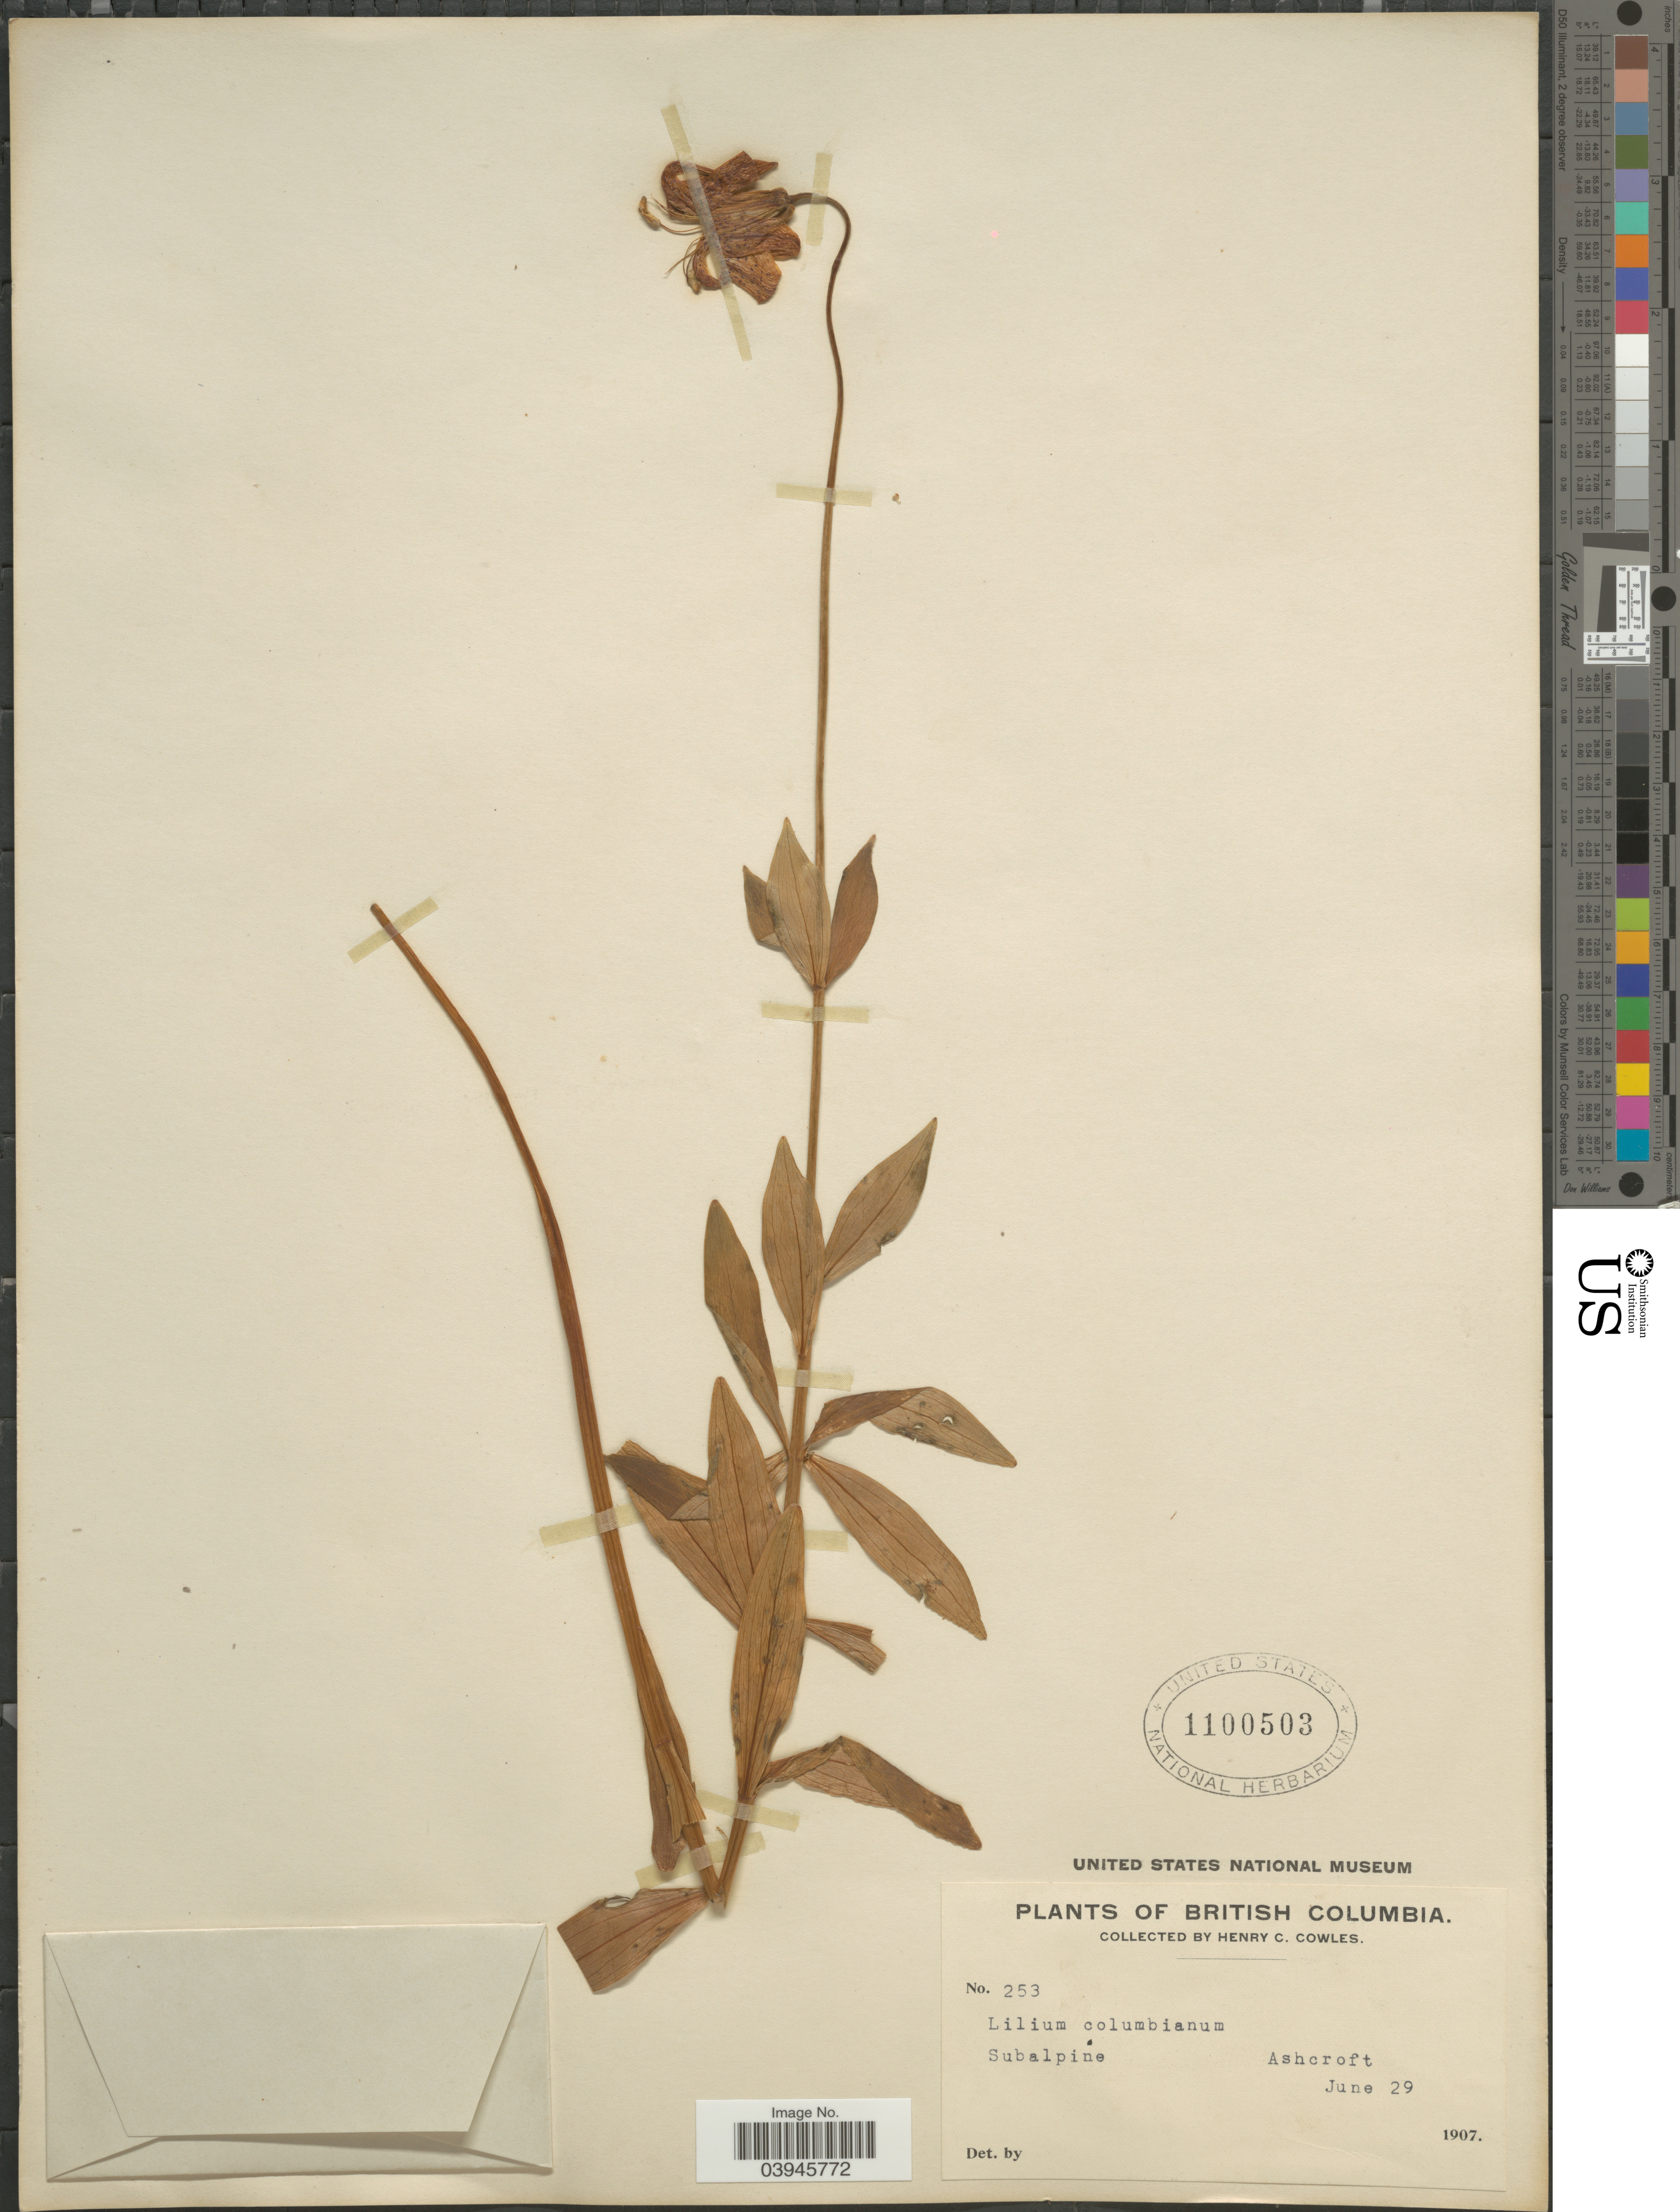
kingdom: Plantae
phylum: Tracheophyta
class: Liliopsida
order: Liliales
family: Liliaceae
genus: Lilium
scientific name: Lilium columbianum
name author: Leichtlin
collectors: H. Cowles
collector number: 253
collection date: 1907-06-29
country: Canada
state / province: British Columbia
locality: Subalpine. Ashcroft.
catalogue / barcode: US 1100503